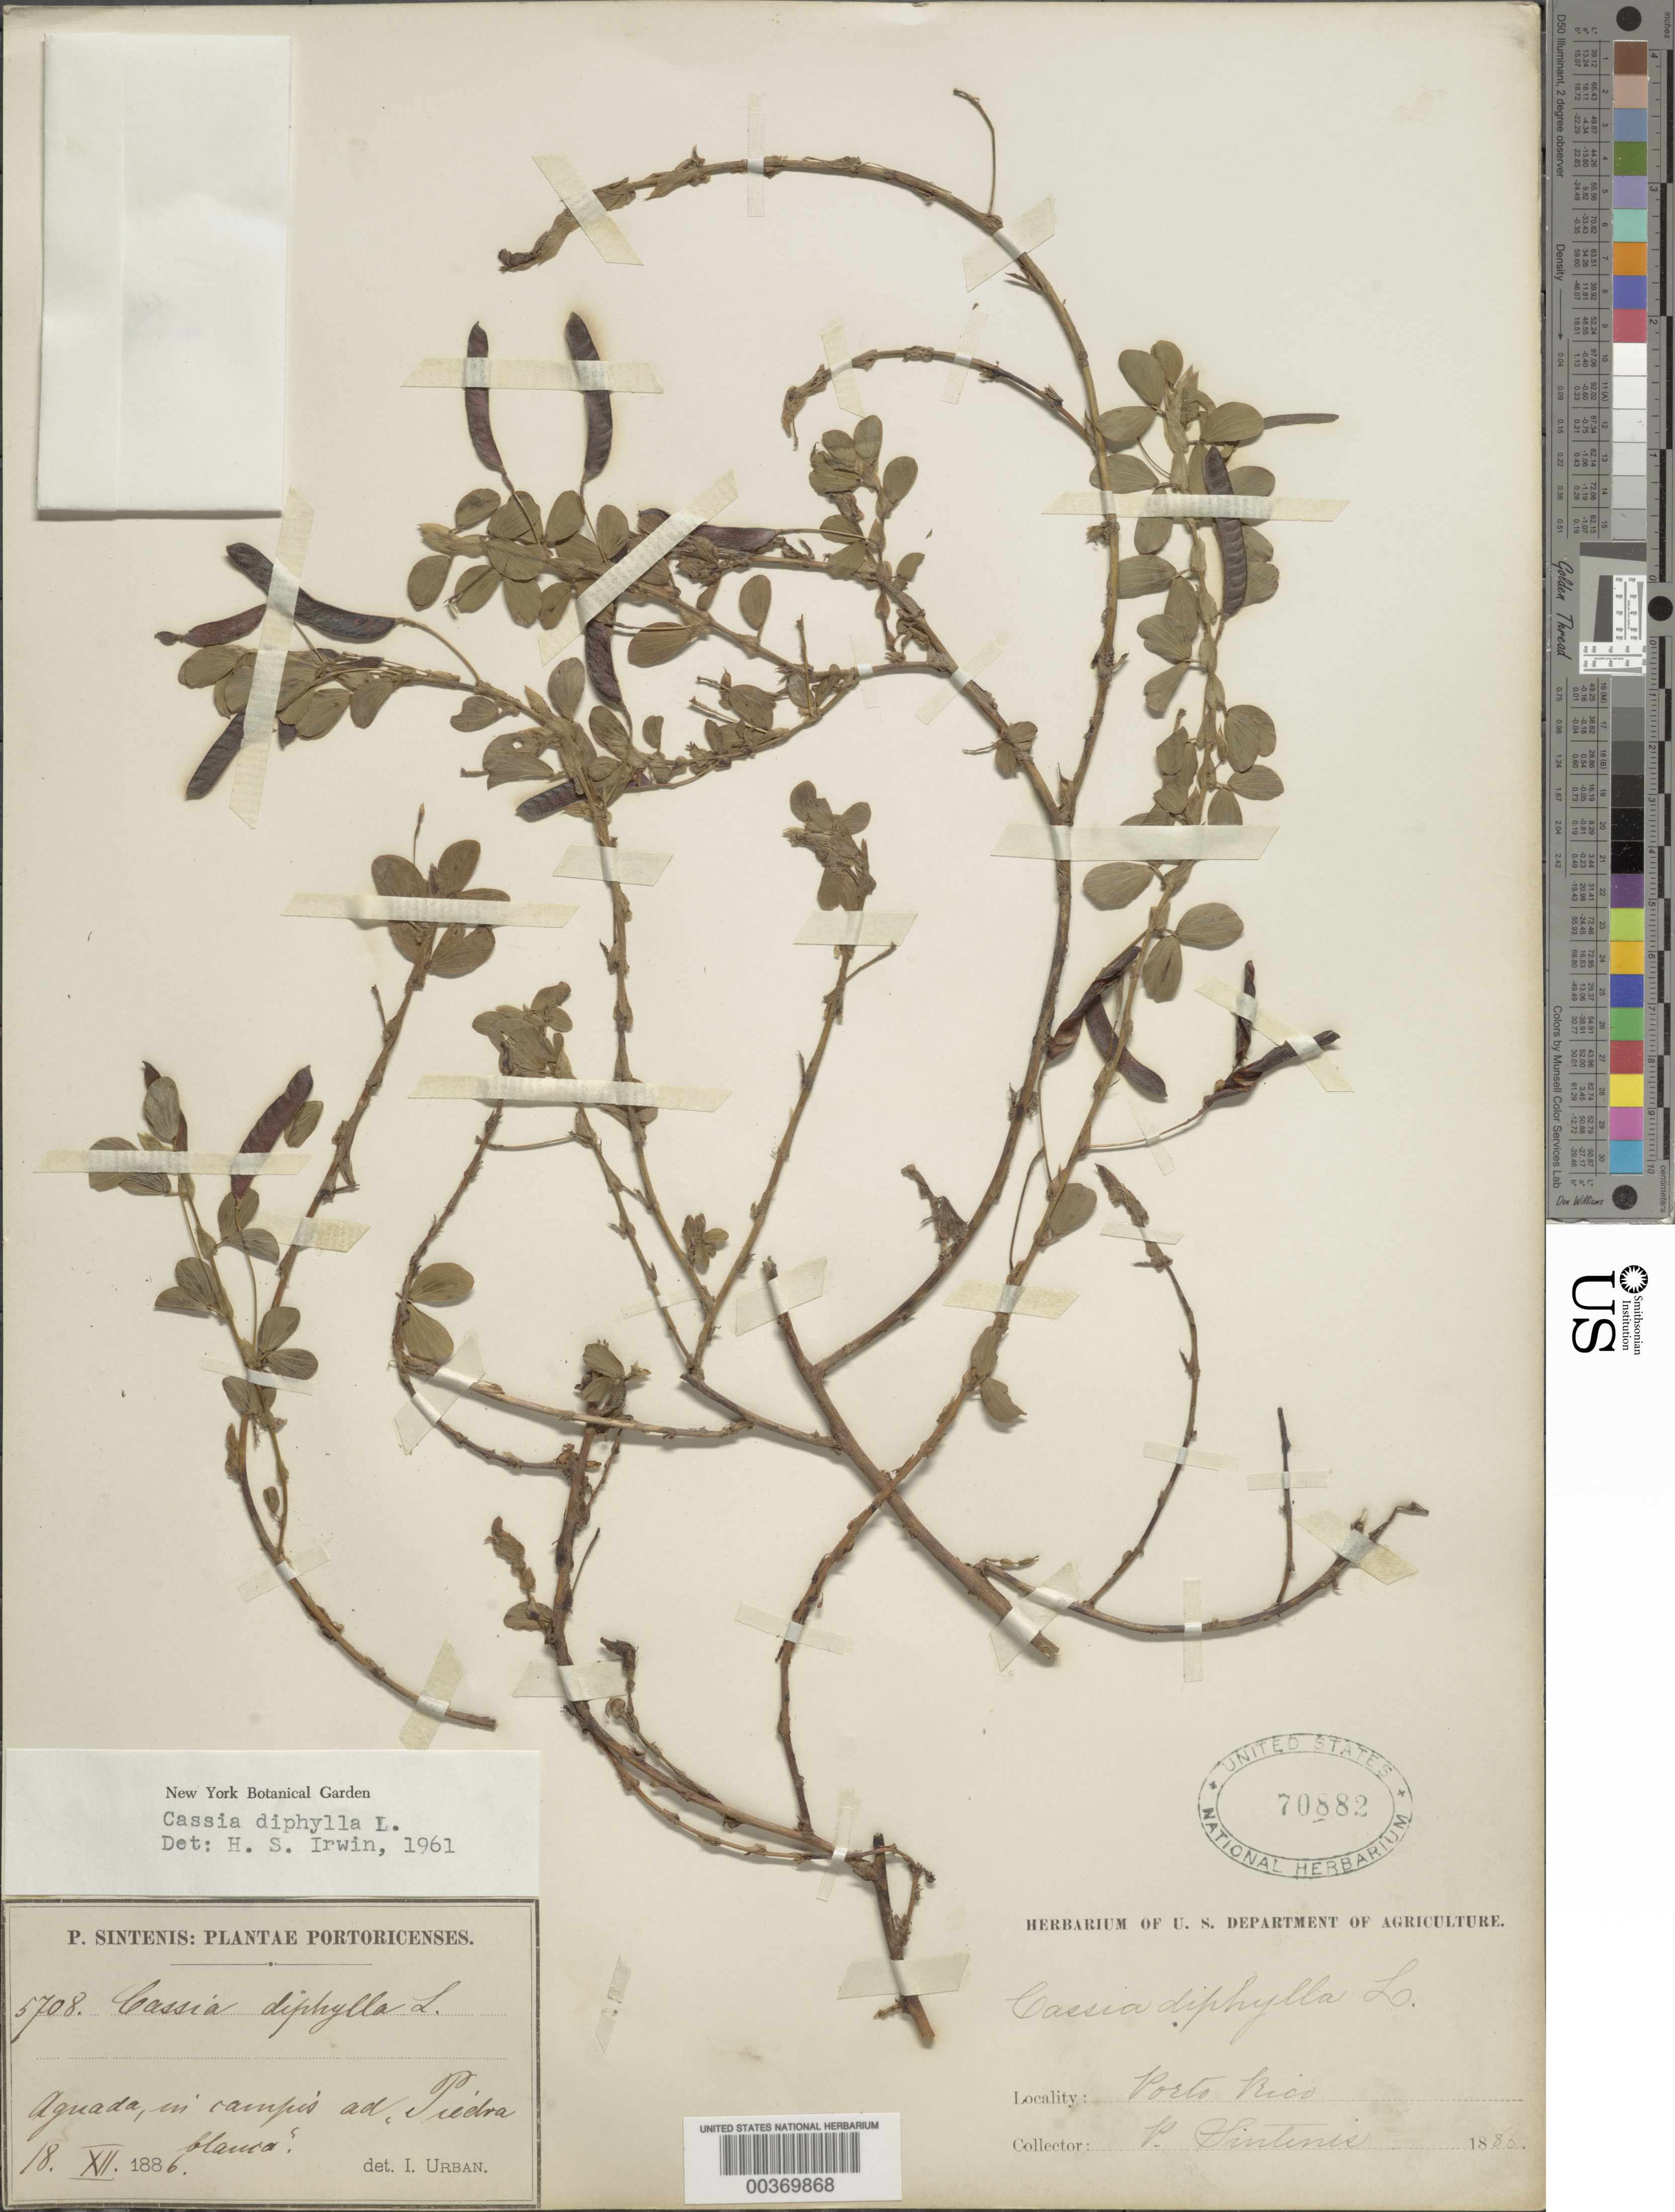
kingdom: Plantae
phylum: Tracheophyta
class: Magnoliopsida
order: Fabales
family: Fabaceae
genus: Chamaecrista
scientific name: Chamaecrista diphylla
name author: (L.) Greene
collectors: P. Sintenis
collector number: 5708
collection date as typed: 18 Dec 1886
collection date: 1886-12-18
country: Puerto Rico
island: Greater Antilles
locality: Aguada ad piedra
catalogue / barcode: US 70882